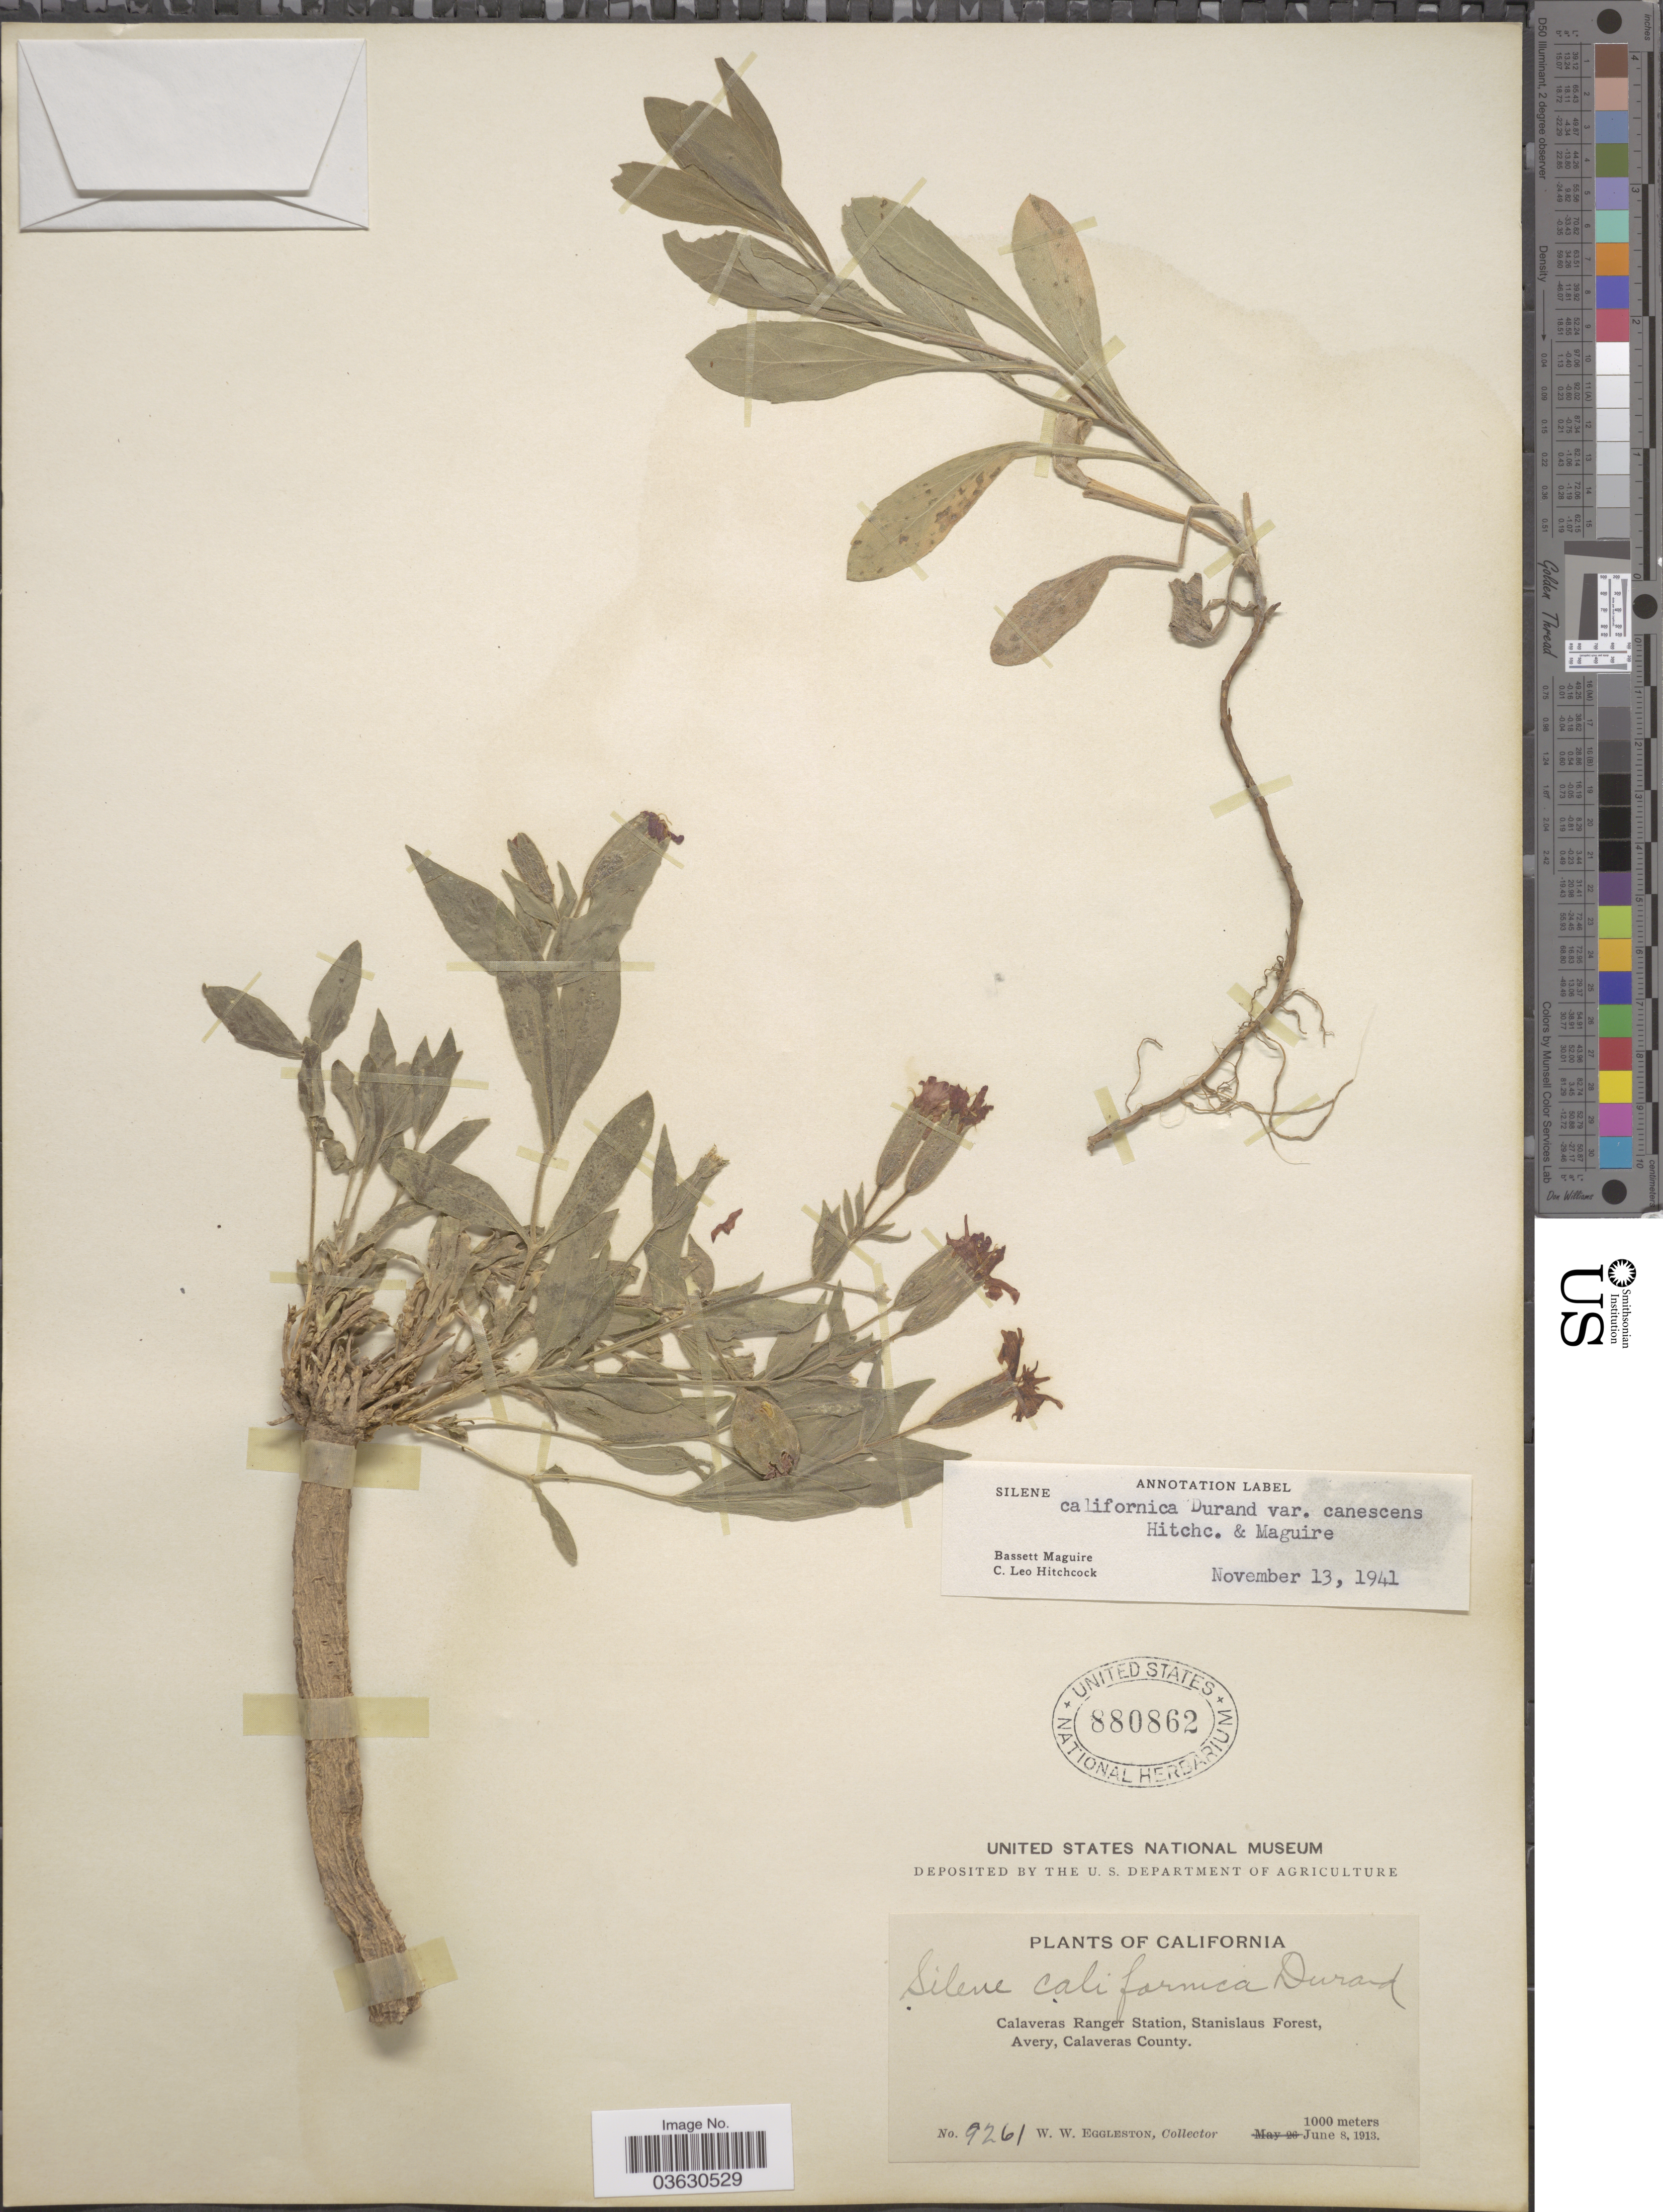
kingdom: Plantae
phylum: Tracheophyta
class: Magnoliopsida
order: Caryophyllales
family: Caryophyllaceae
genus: Silene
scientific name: Silene californica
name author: Durand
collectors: W. W. Eggleston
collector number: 9261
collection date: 1913-06-08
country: United States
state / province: California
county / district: Calaveras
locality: Calaveras Ranger Station, Stanislaus Forest, Avery, Calaveras County.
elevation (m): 1000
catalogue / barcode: US 880862